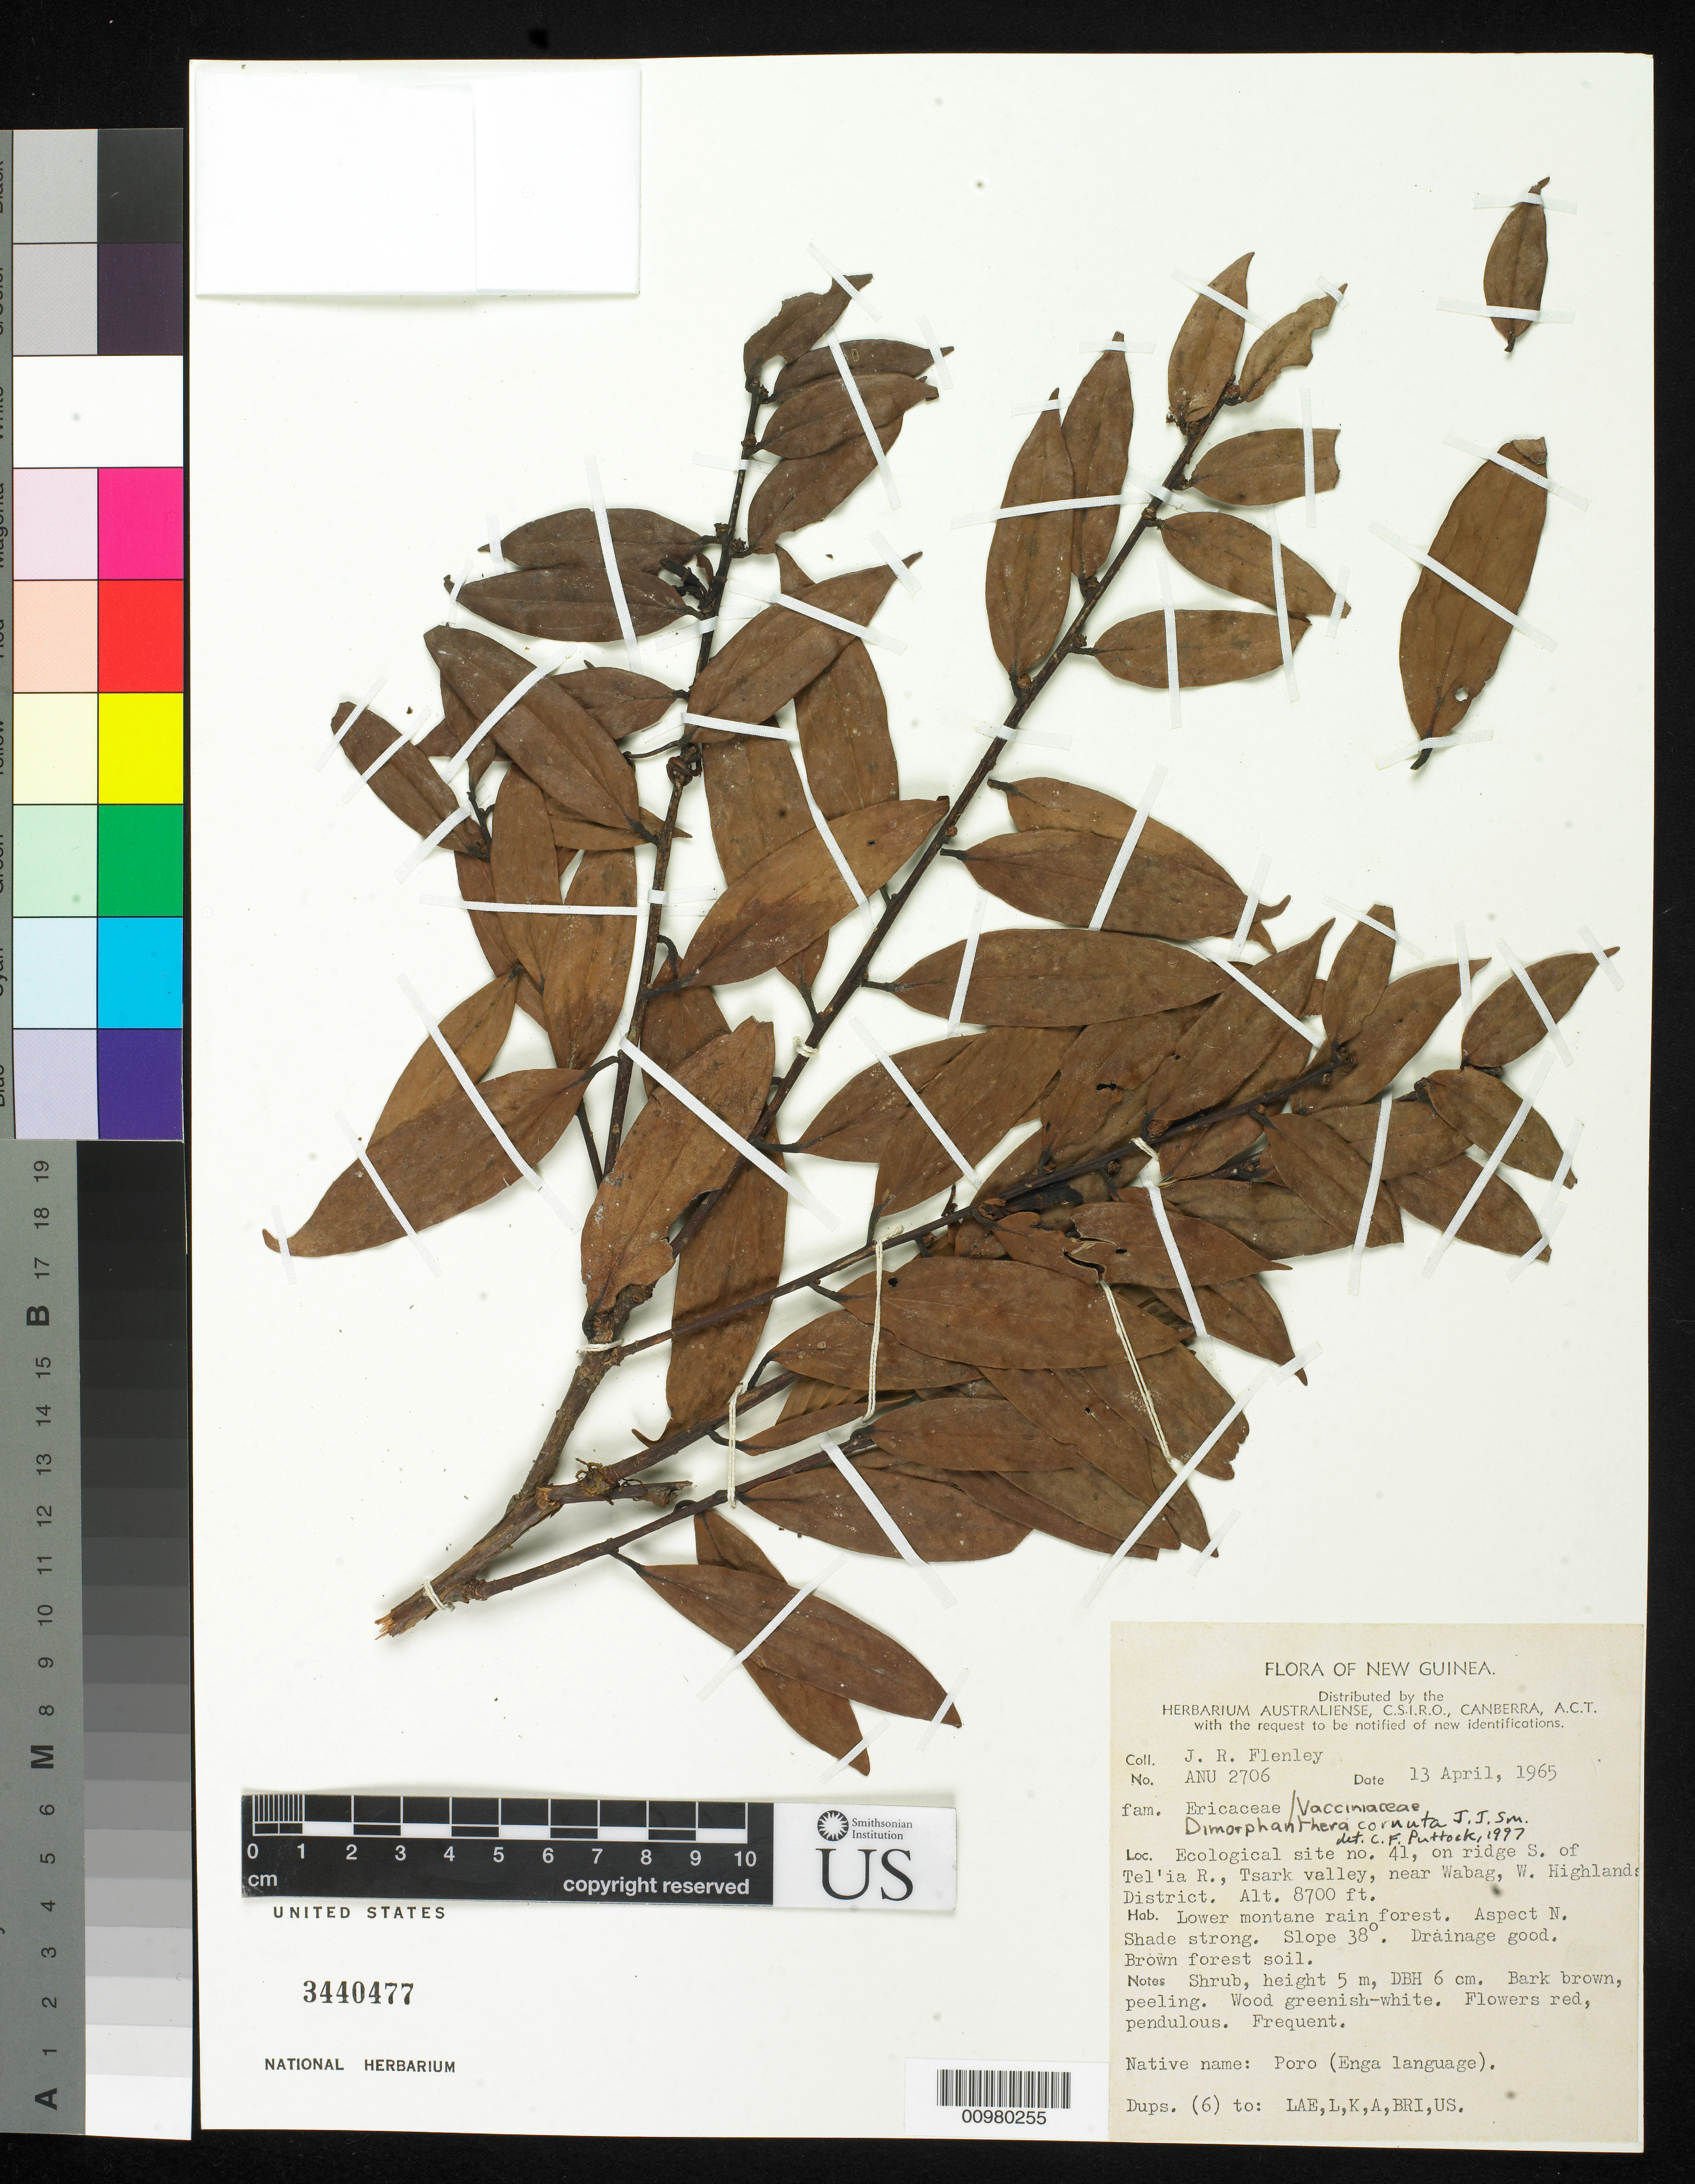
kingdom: Plantae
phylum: Tracheophyta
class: Magnoliopsida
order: Ericales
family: Ericaceae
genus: Dimorphanthera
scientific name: Dimorphanthera cornuta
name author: J.J. Sm.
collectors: J. Flenley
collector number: ANU 2706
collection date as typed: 13 Apr 1965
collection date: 1965-04-13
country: Papua New Guinea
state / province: Enga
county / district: Wabag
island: New Guinea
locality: Tsark valley, on ridge S of Tel'ia R., Ecological site no. 41.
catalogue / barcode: US 3440477